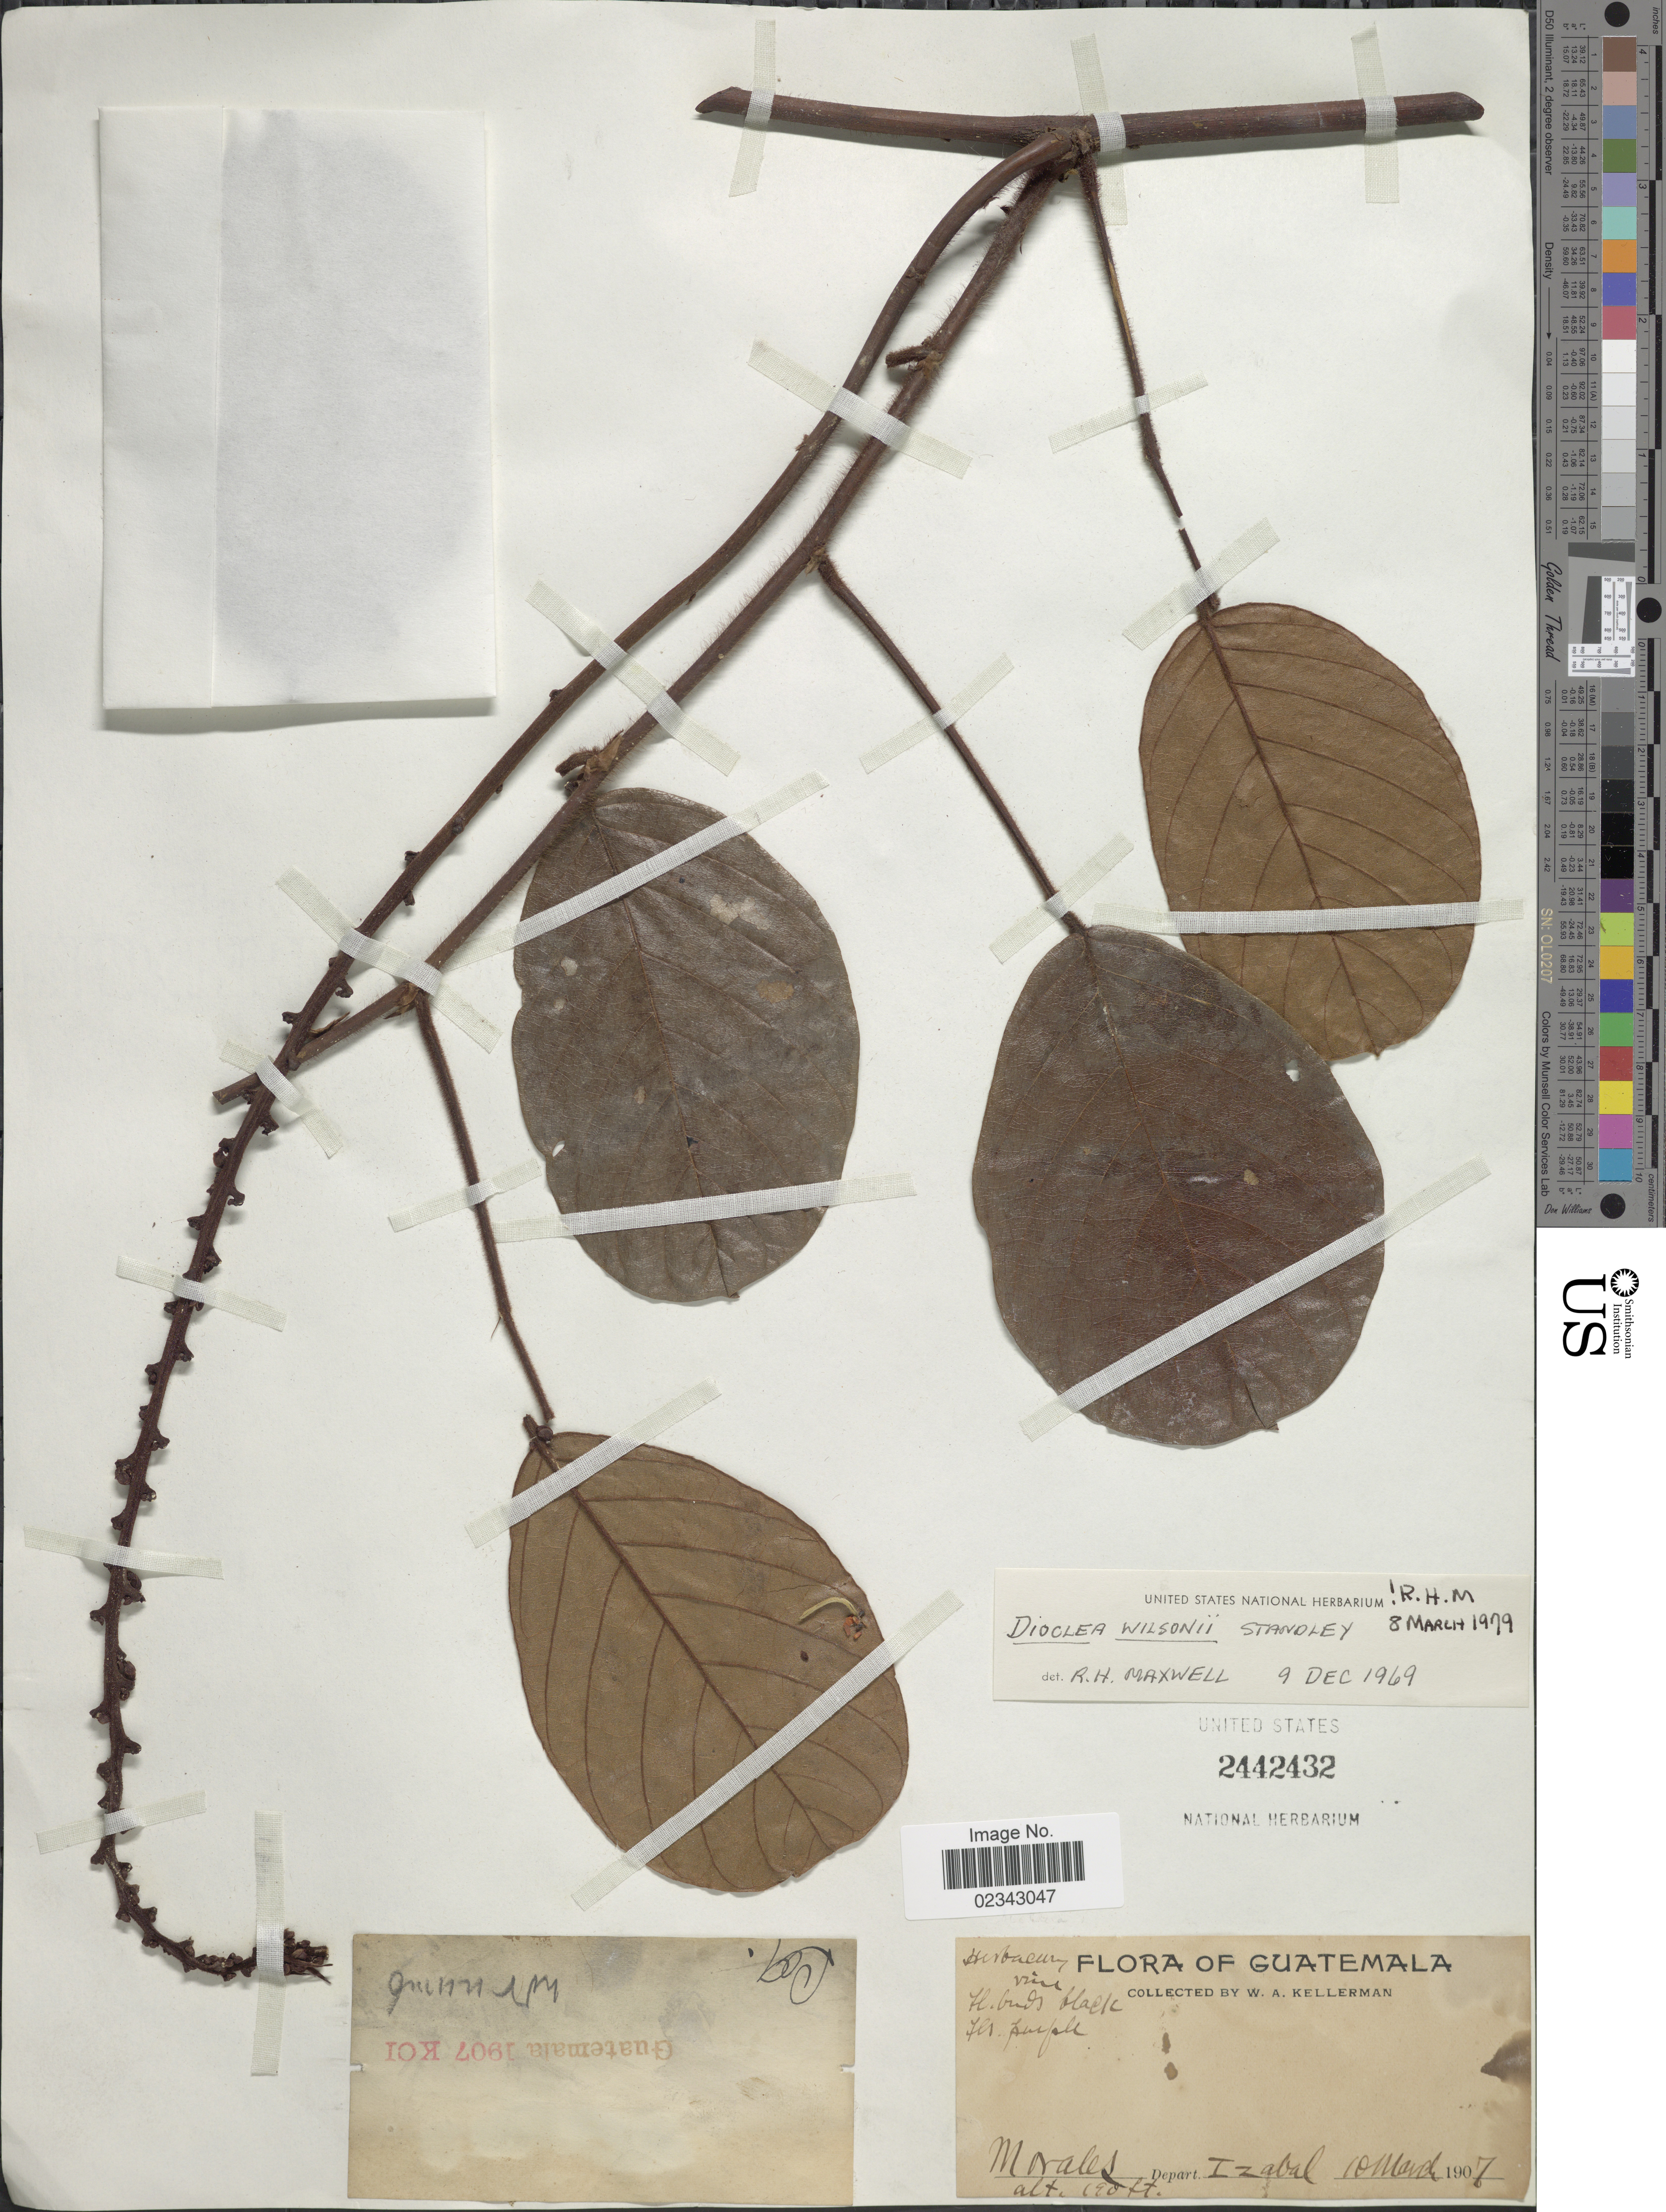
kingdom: Plantae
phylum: Tracheophyta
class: Magnoliopsida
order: Fabales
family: Fabaceae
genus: Macropsychanthus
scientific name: Macropsychanthus wilsonii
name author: (Standl.) L.P. Queiroz & Snak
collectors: W. Kellerman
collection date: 1907-03-10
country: Guatemala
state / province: Izabal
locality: Morales, Depart. Izabal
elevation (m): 58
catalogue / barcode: US 2442432